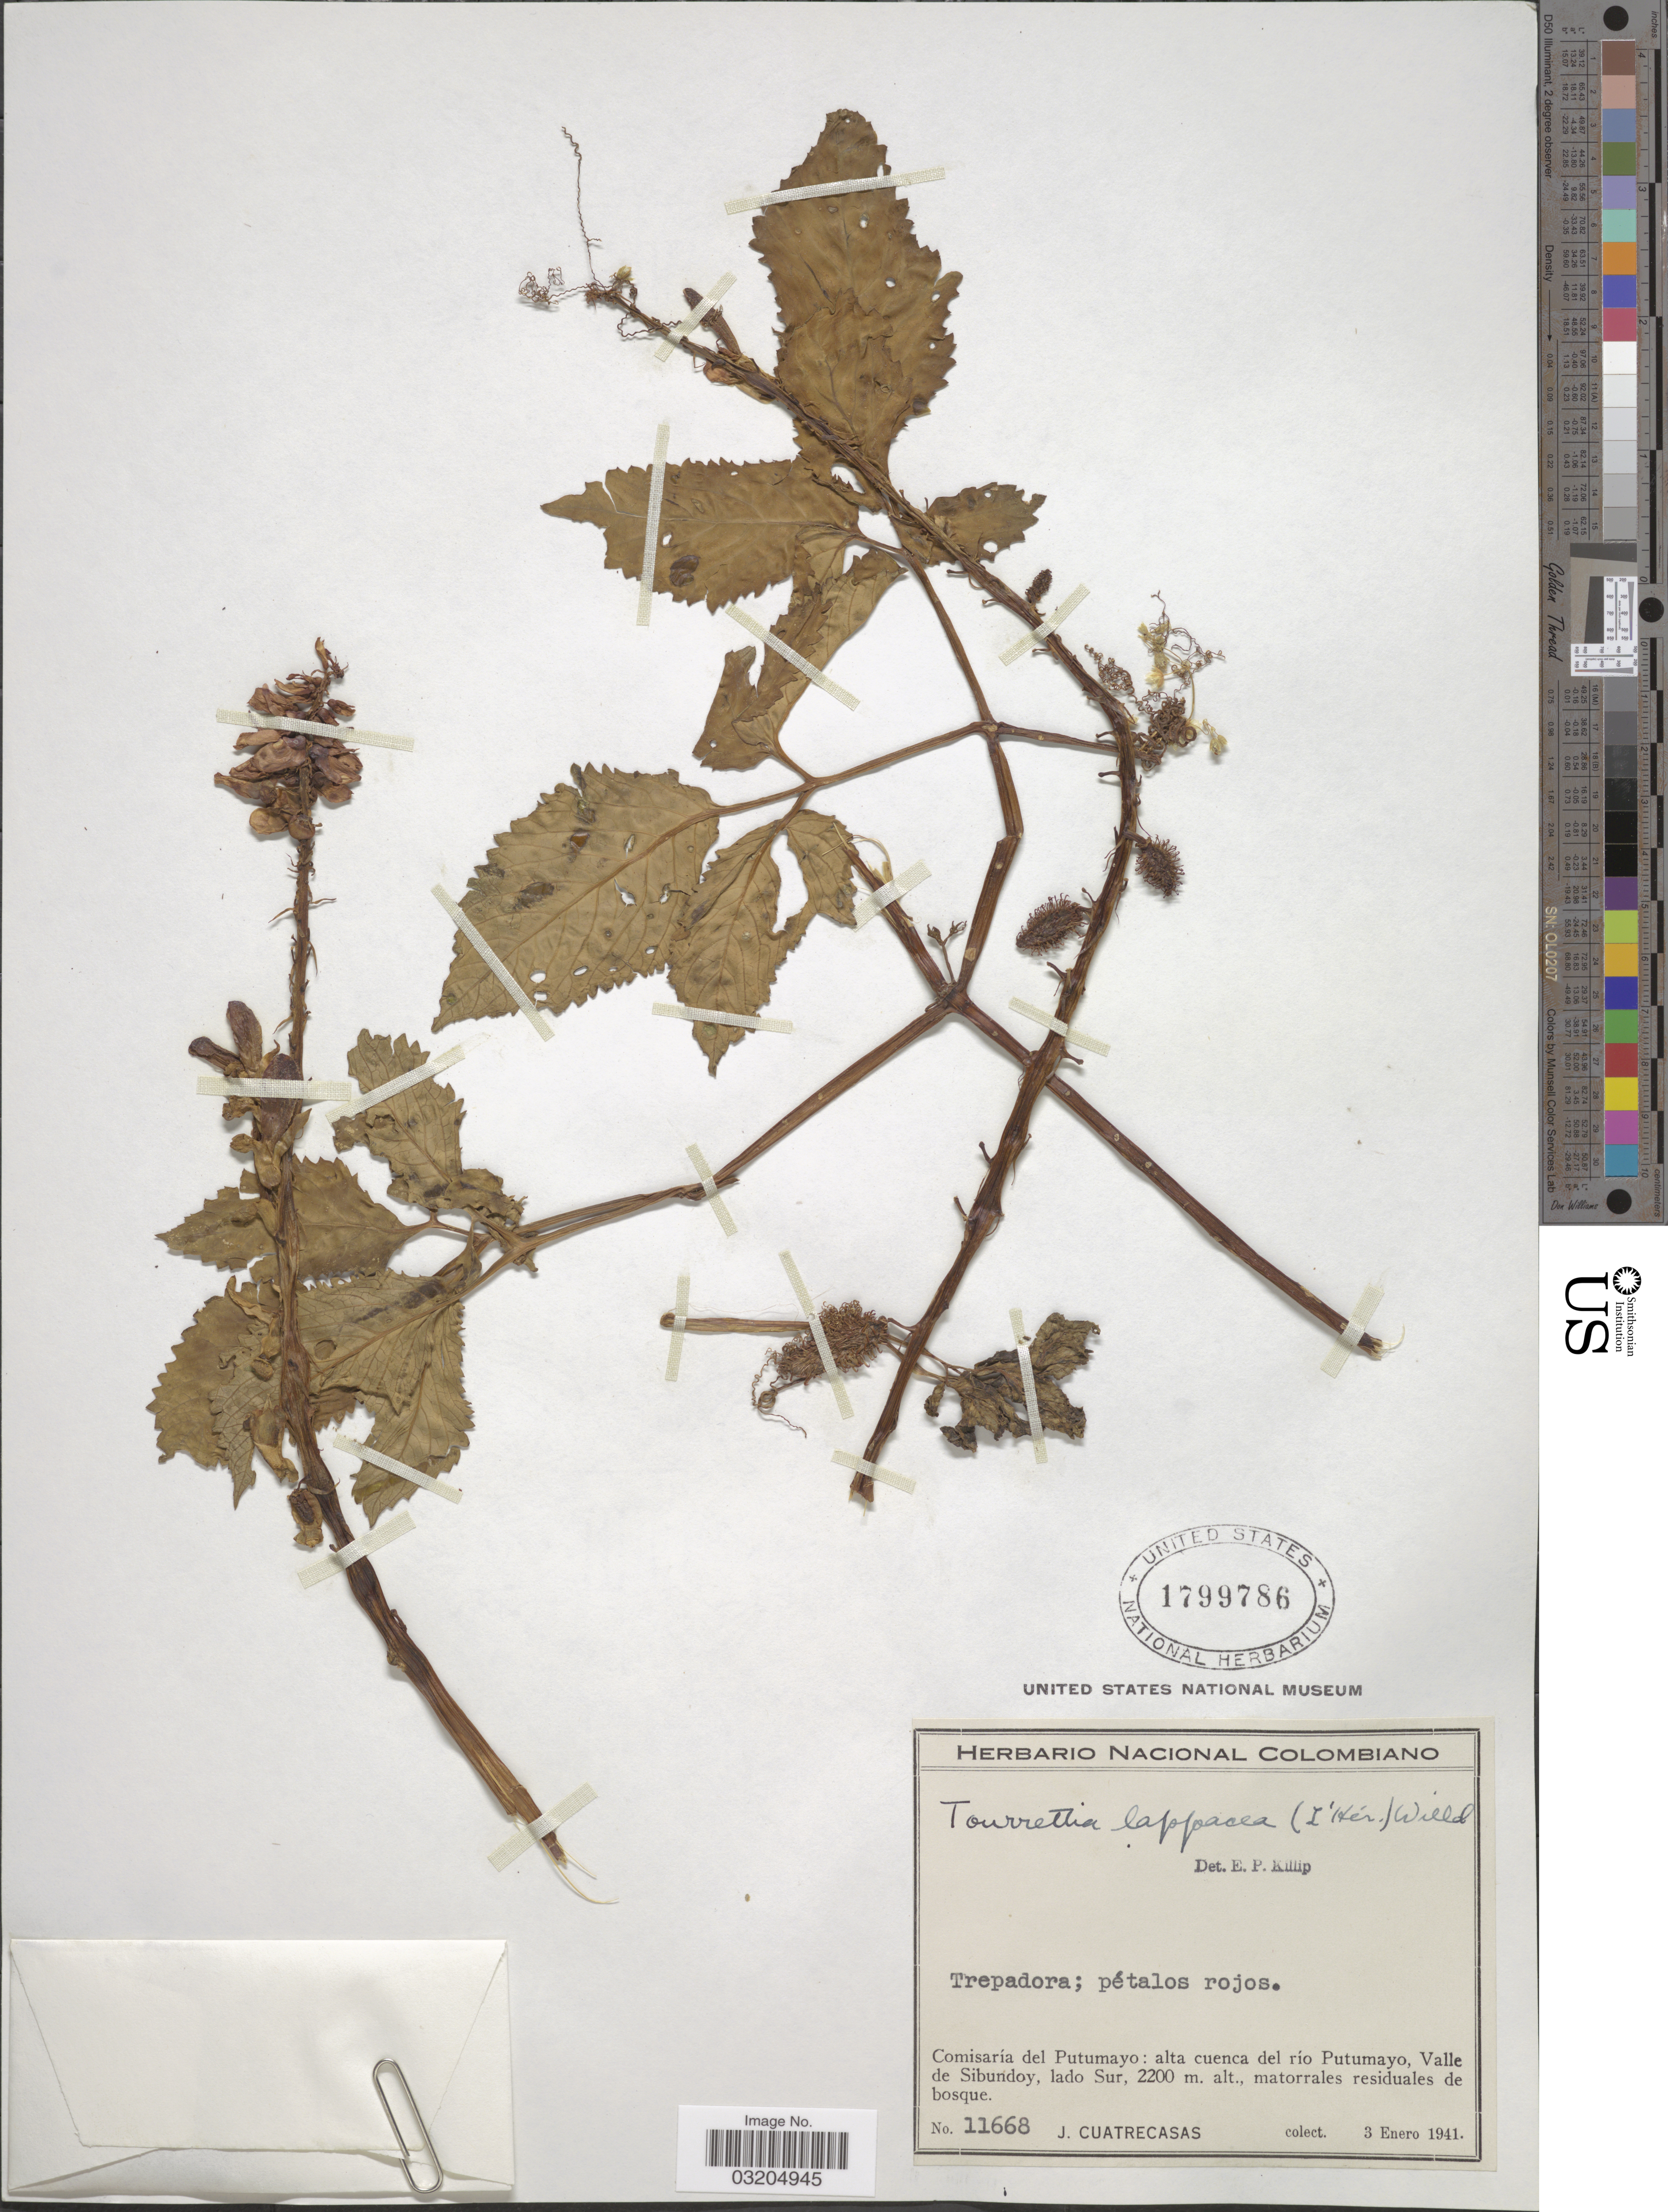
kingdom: Plantae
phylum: Tracheophyta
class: Magnoliopsida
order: Lamiales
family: Bignoniaceae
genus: Tourrettia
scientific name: Tourrettia lappacea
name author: (L'Hér.) Willd.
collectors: J. Cuatrecasas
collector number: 11668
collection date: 1941-01-03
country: Colombia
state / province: Putumayo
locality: Comisaría del Putumayo: alta cuenca del río Putumayo, Valle de Sibundoy.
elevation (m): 2200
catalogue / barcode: US 1799786